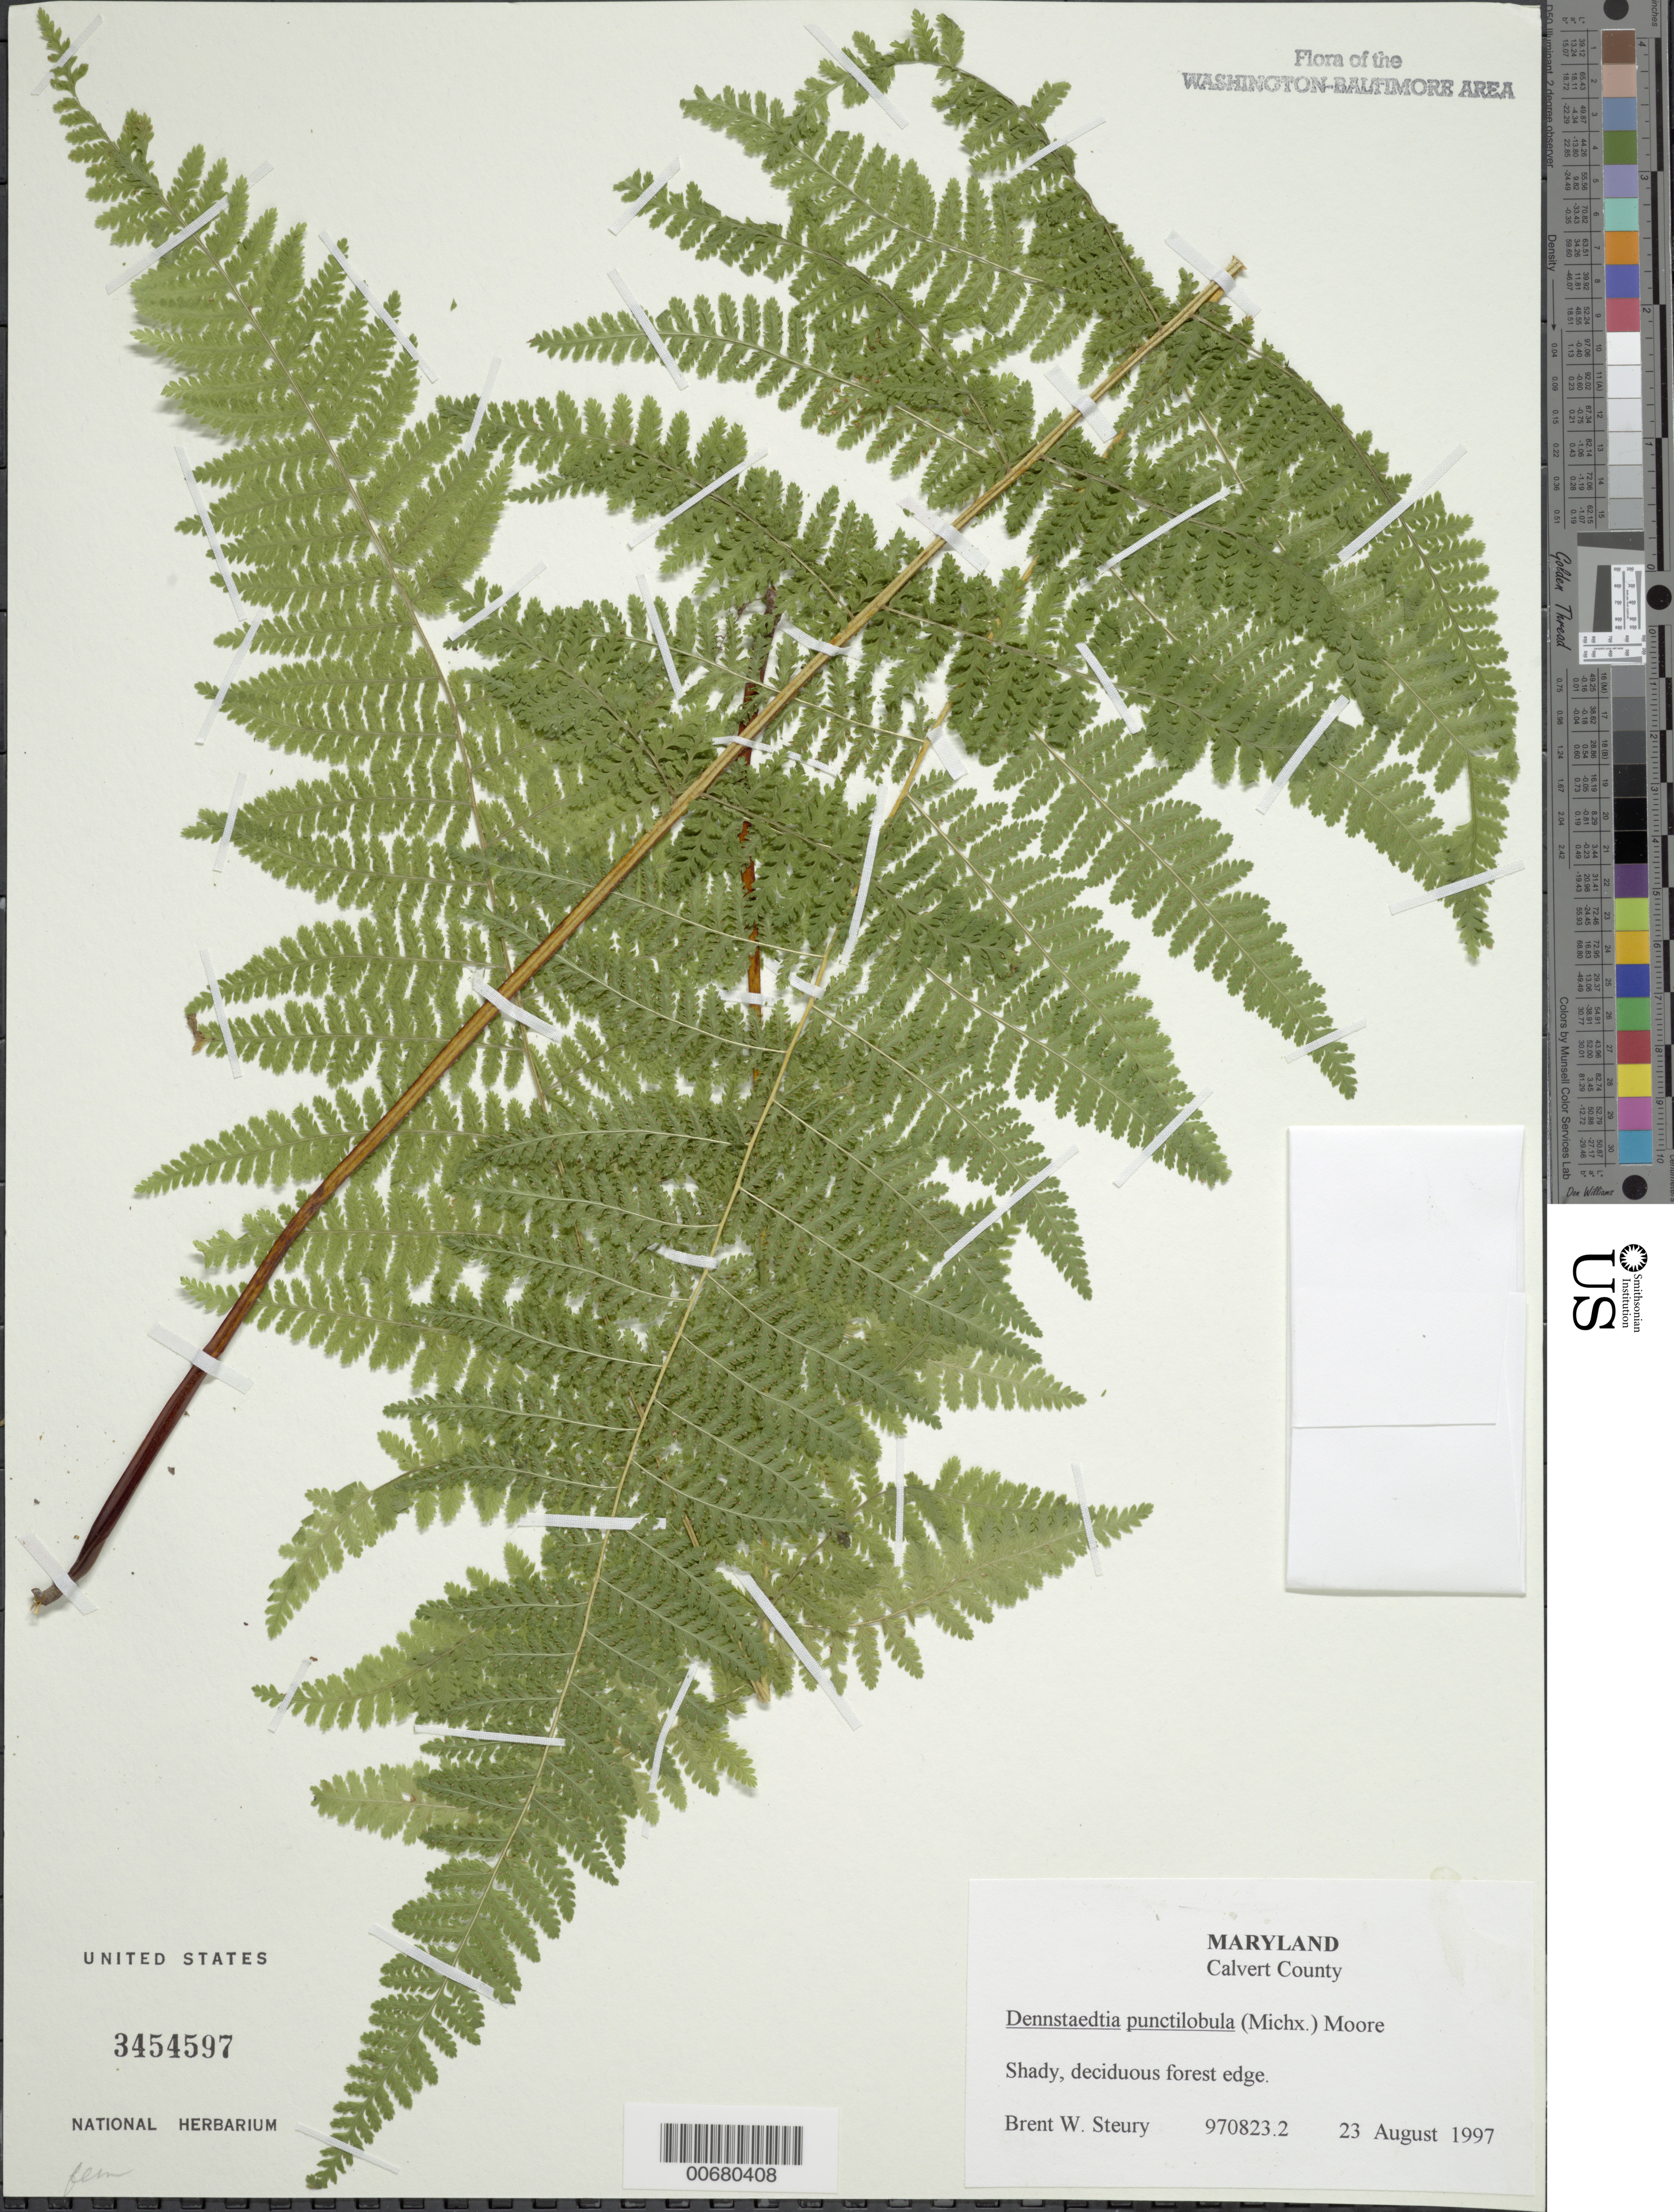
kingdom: Plantae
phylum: Tracheophyta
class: Polypodiopsida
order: Polypodiales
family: Dennstaedtiaceae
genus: Dennstaedtia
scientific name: Dennstaedtia punctilobula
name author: (Michx.) T. Moore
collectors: B. Steury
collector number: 970823.2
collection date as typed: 23 Aug 1997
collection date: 1997-08-23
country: United States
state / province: Maryland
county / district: Calvert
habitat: Shady, deciduous forest edge.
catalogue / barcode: US 3454597